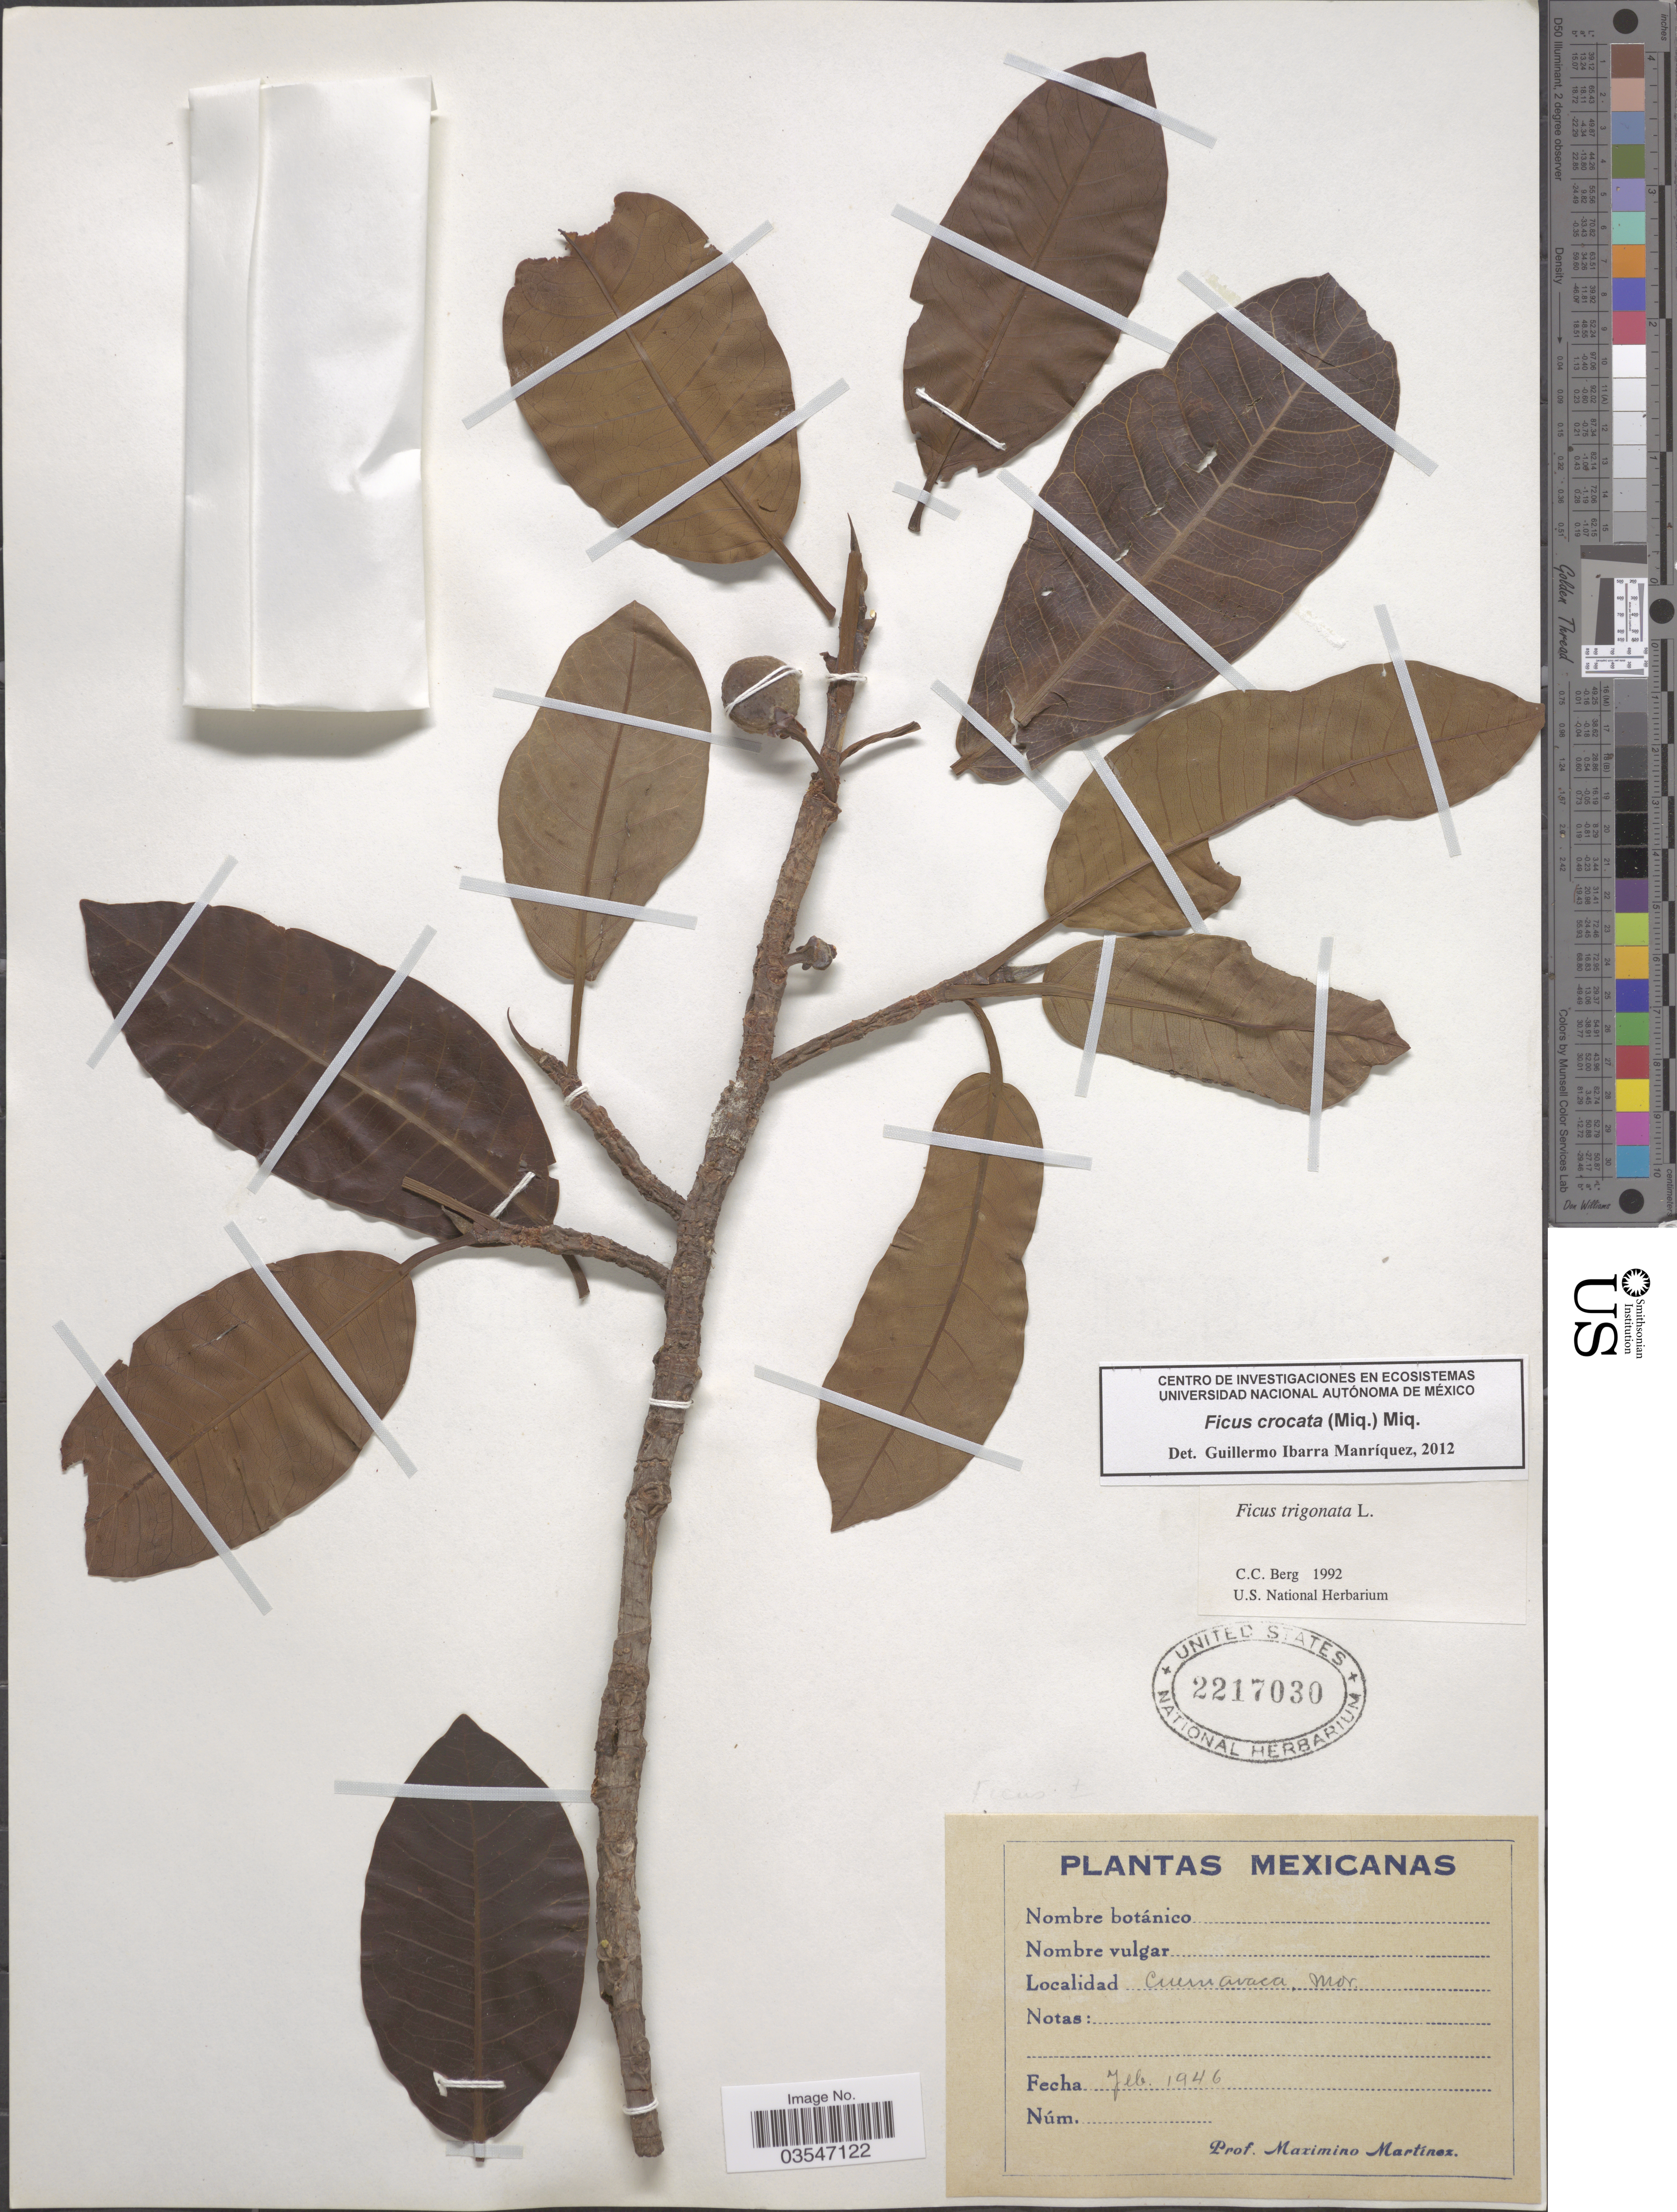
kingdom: Plantae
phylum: Tracheophyta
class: Magnoliopsida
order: Rosales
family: Moraceae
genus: Ficus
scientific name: Ficus crocata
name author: (Miq.) Miq.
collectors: M. Martínez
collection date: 1946-02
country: Mexico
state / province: Morelos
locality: Cuernavaca, Mor.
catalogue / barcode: US 2217030